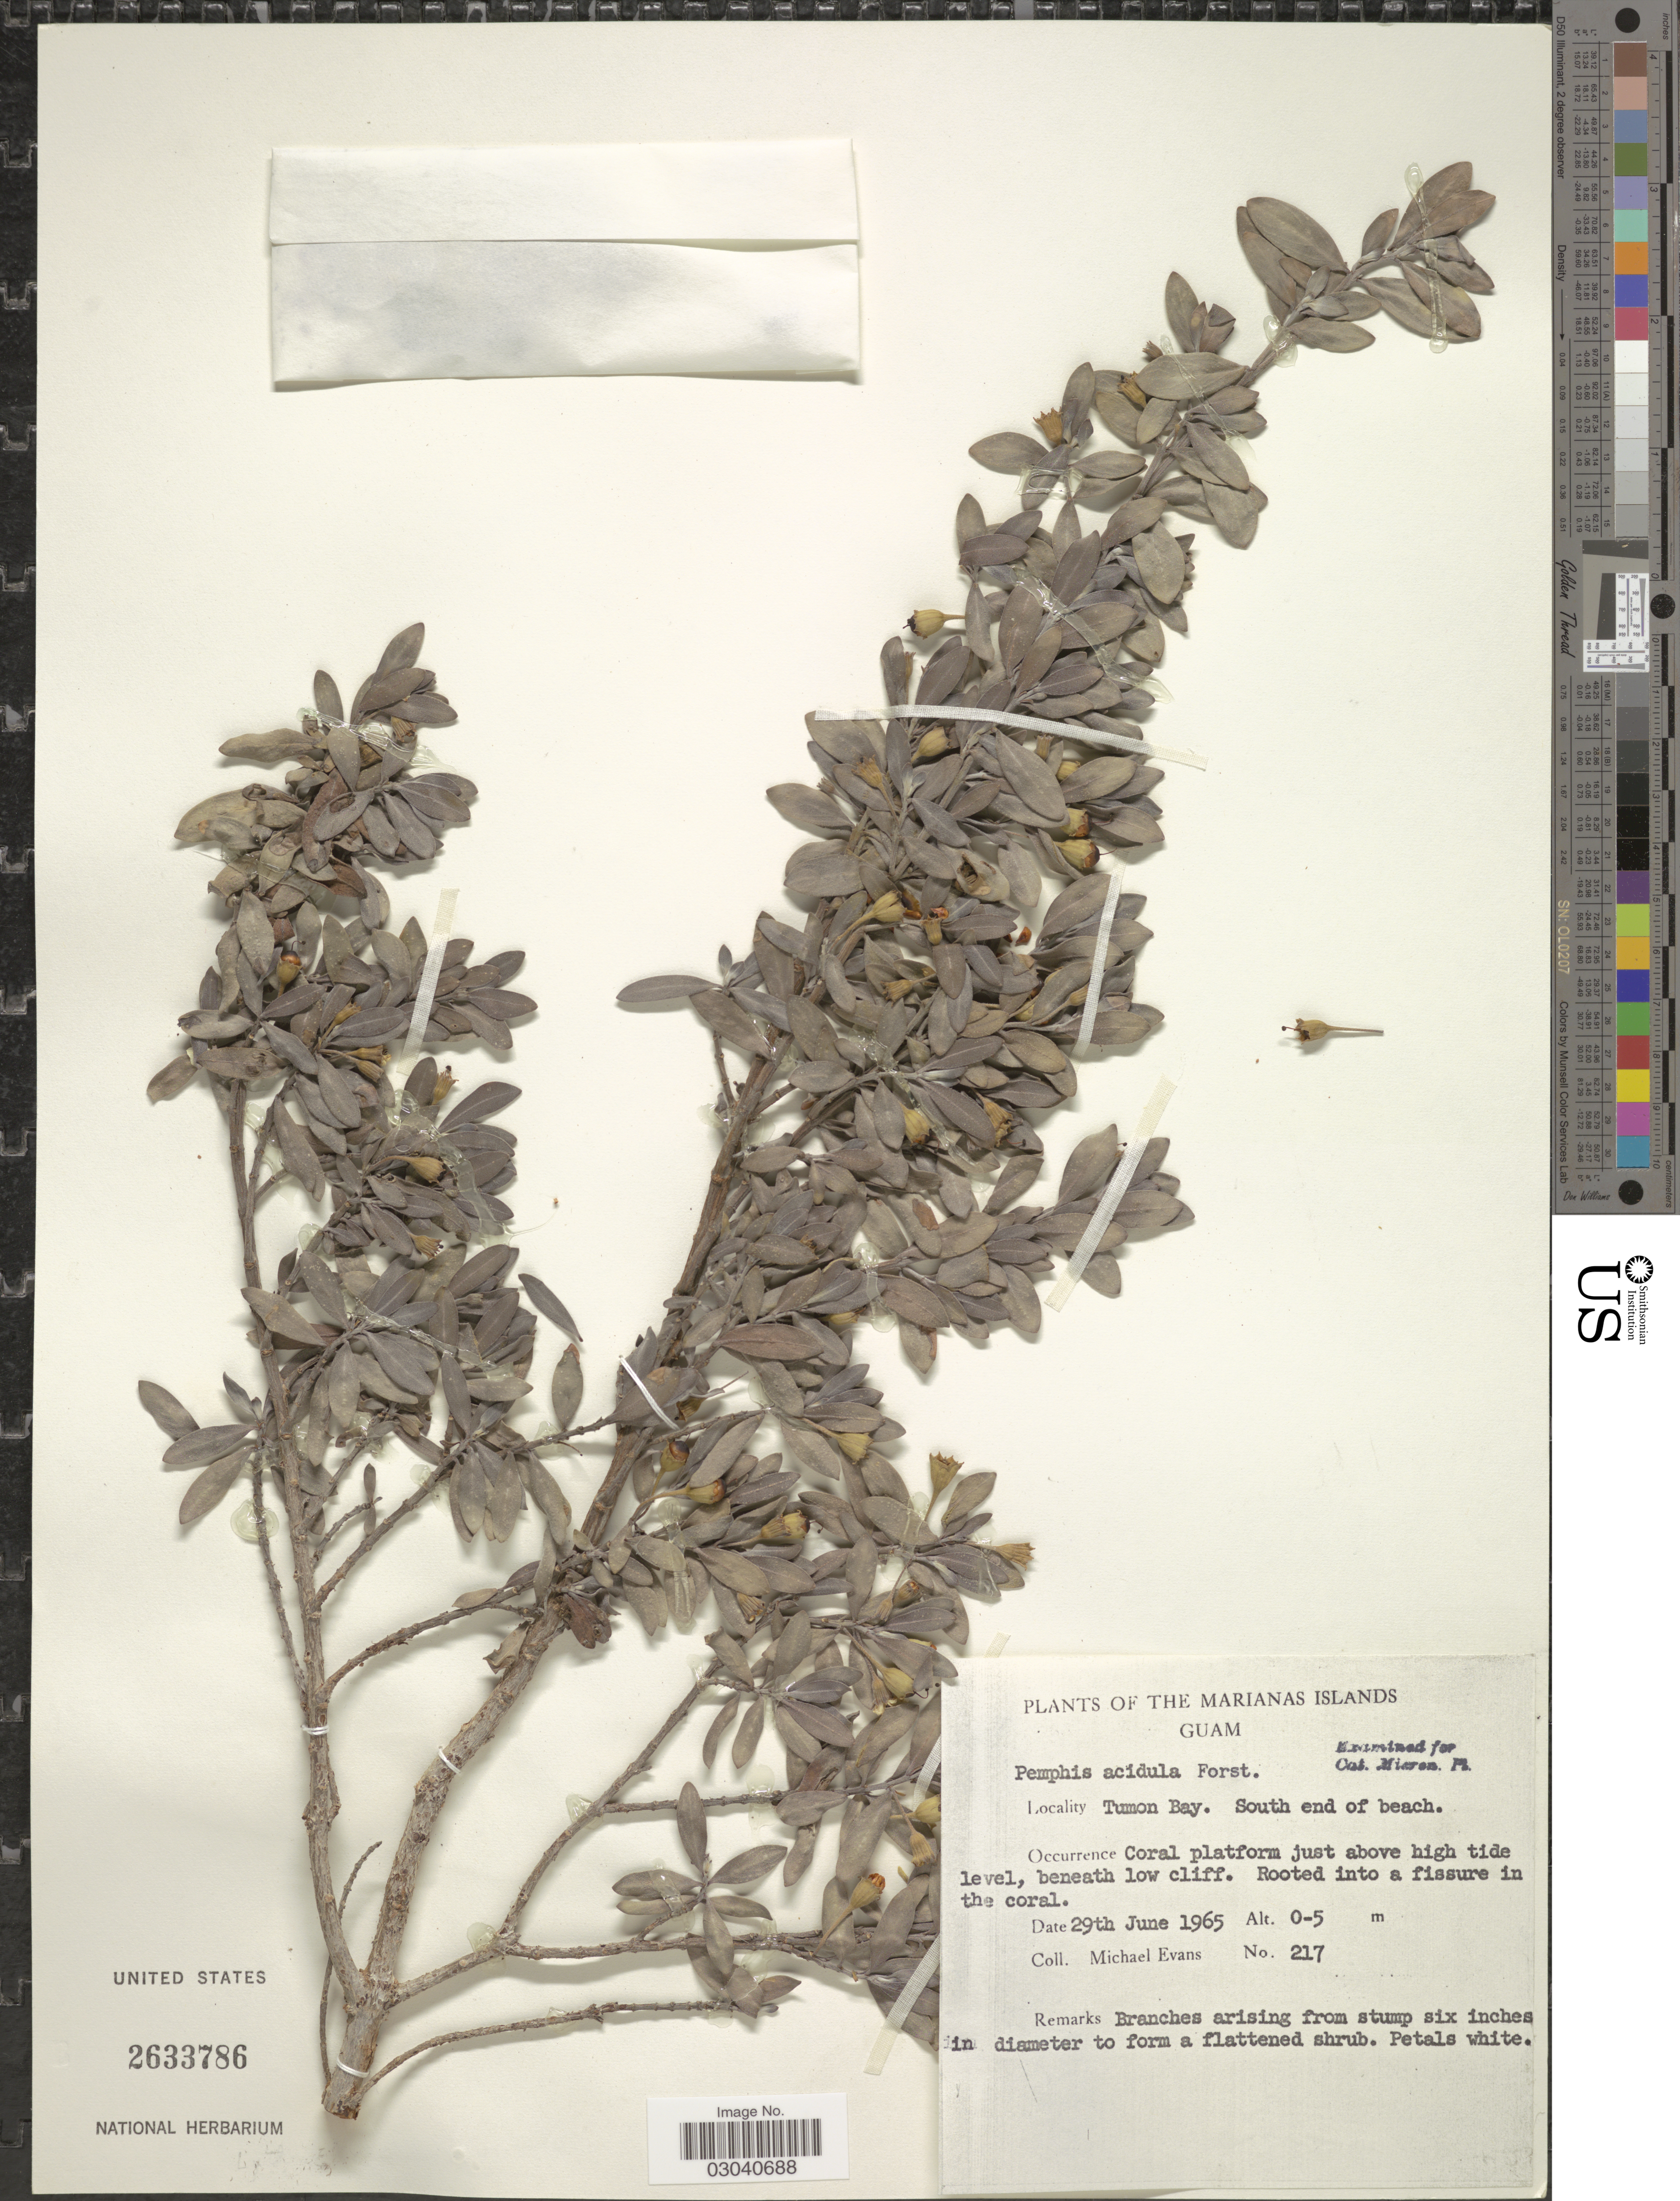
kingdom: Plantae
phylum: Tracheophyta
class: Magnoliopsida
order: Myrtales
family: Lythraceae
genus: Pemphis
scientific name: Pemphis acidula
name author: J.R. Forst. & G. Forst.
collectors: M. Evans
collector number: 217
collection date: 1965-06-29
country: Guam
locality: Marianas Islands. Tumon Bay. South end of beach.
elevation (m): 0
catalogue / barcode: US 2633786